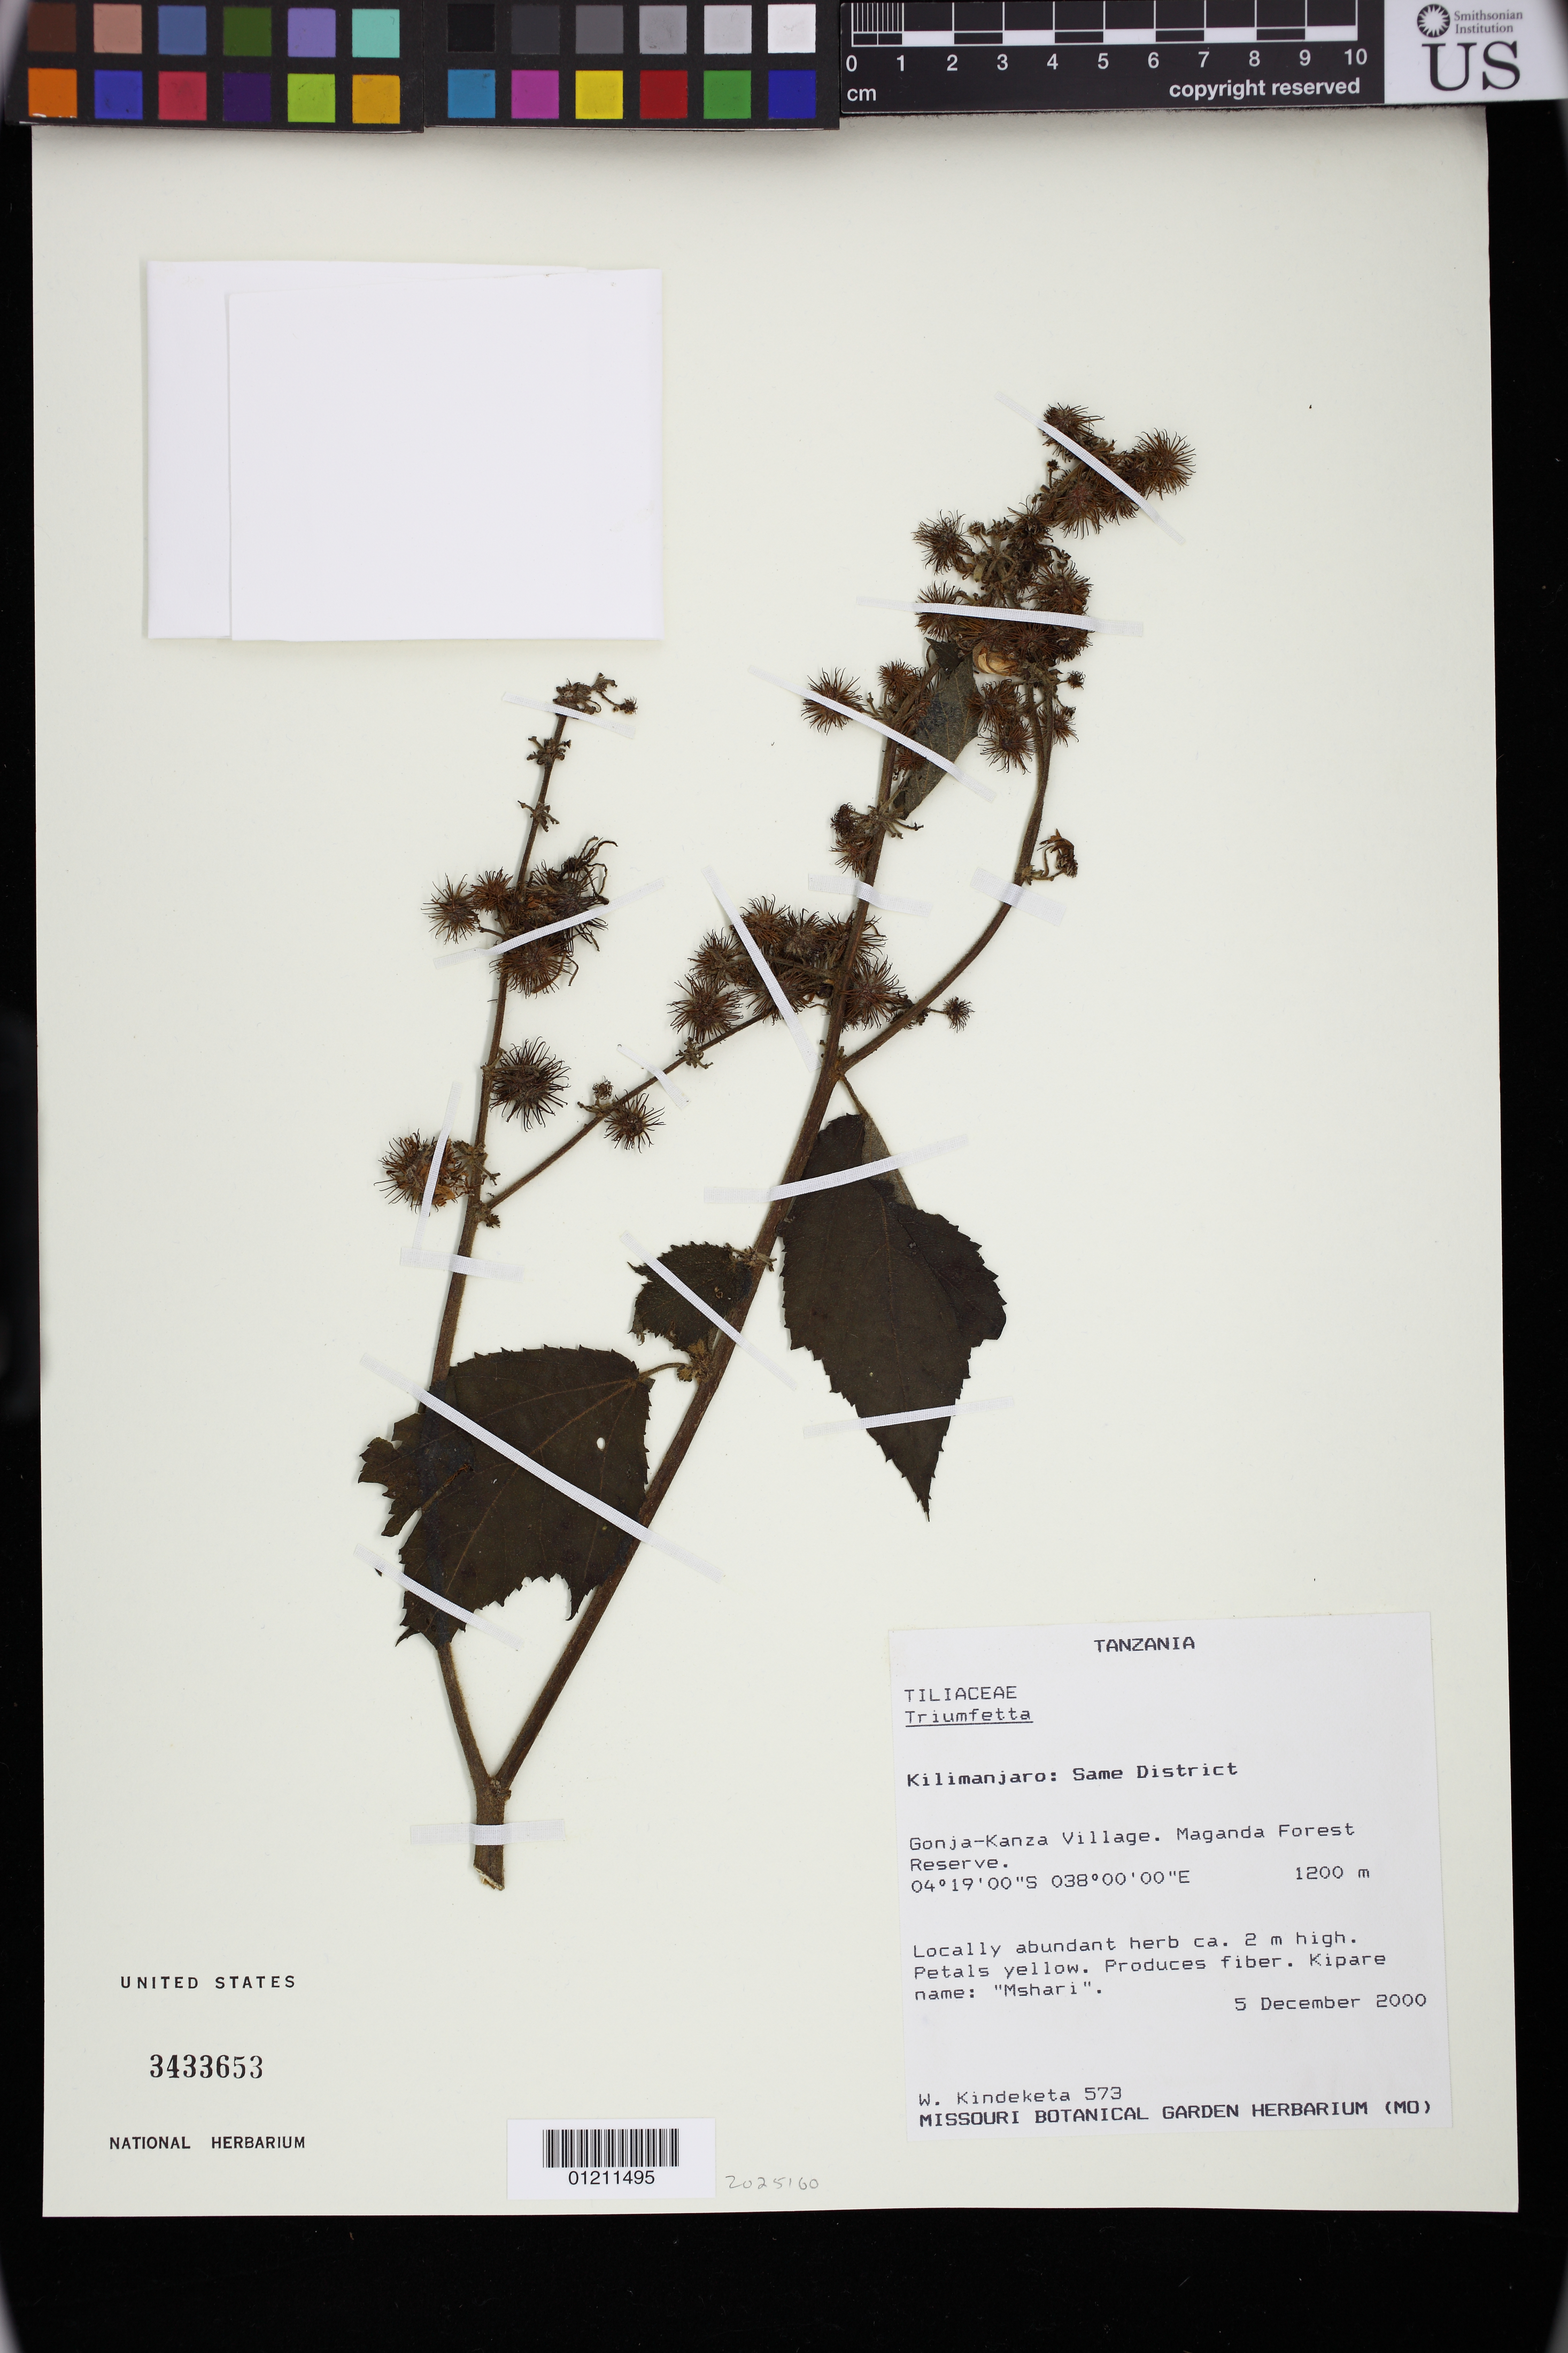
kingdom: Plantae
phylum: Tracheophyta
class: Magnoliopsida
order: Malvales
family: Malvaceae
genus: Triumfetta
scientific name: Triumfetta sp.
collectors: W. Kindeketa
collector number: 573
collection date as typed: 12 May 2000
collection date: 2000-05-12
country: Tanzania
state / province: Kilimanjaro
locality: Kilimangaro: Same District. Gonja-Kanza Village. Maganda Forest Reserve.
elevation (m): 1200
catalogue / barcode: US 3433653